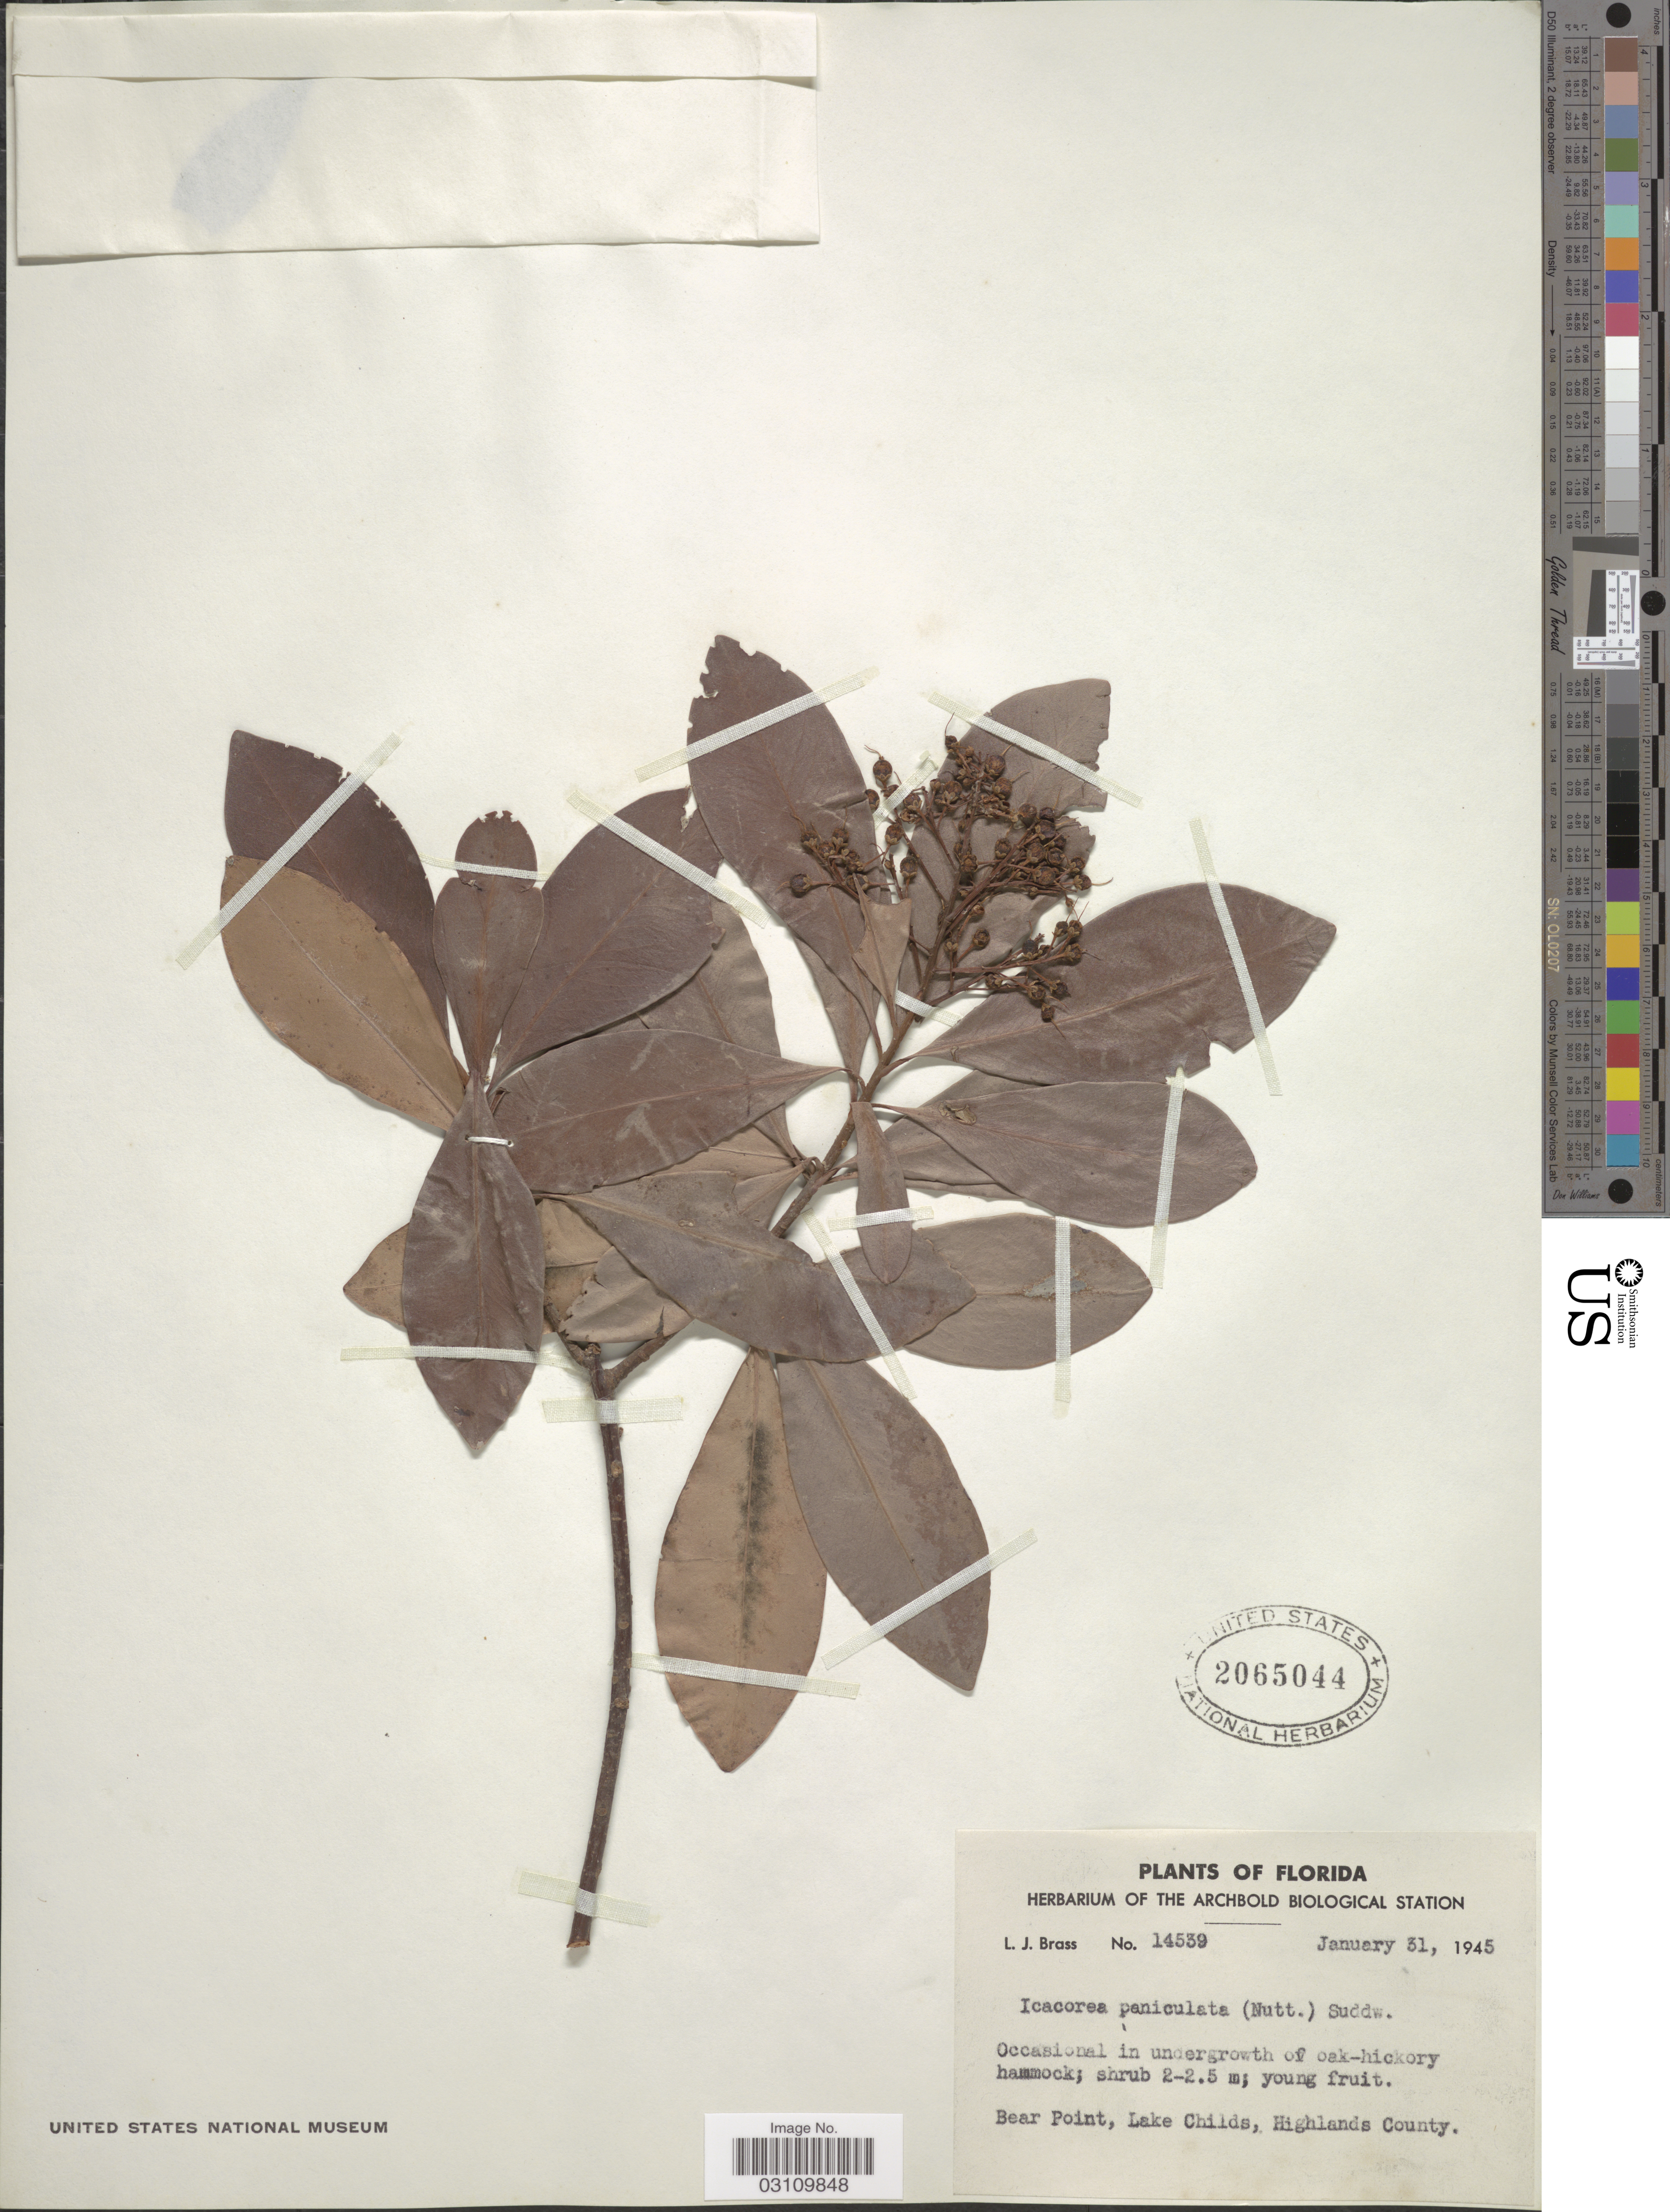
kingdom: Plantae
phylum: Tracheophyta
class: Magnoliopsida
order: Ericales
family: Primulaceae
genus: Ardisia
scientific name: Ardisia pickeringia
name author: Torr. & A. Gray ex A. DC.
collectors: L. J. Brass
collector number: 14539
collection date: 1945-01-31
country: United States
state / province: Florida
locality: Bear Point, Lake Childs, Highlands County.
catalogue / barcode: US 2065044